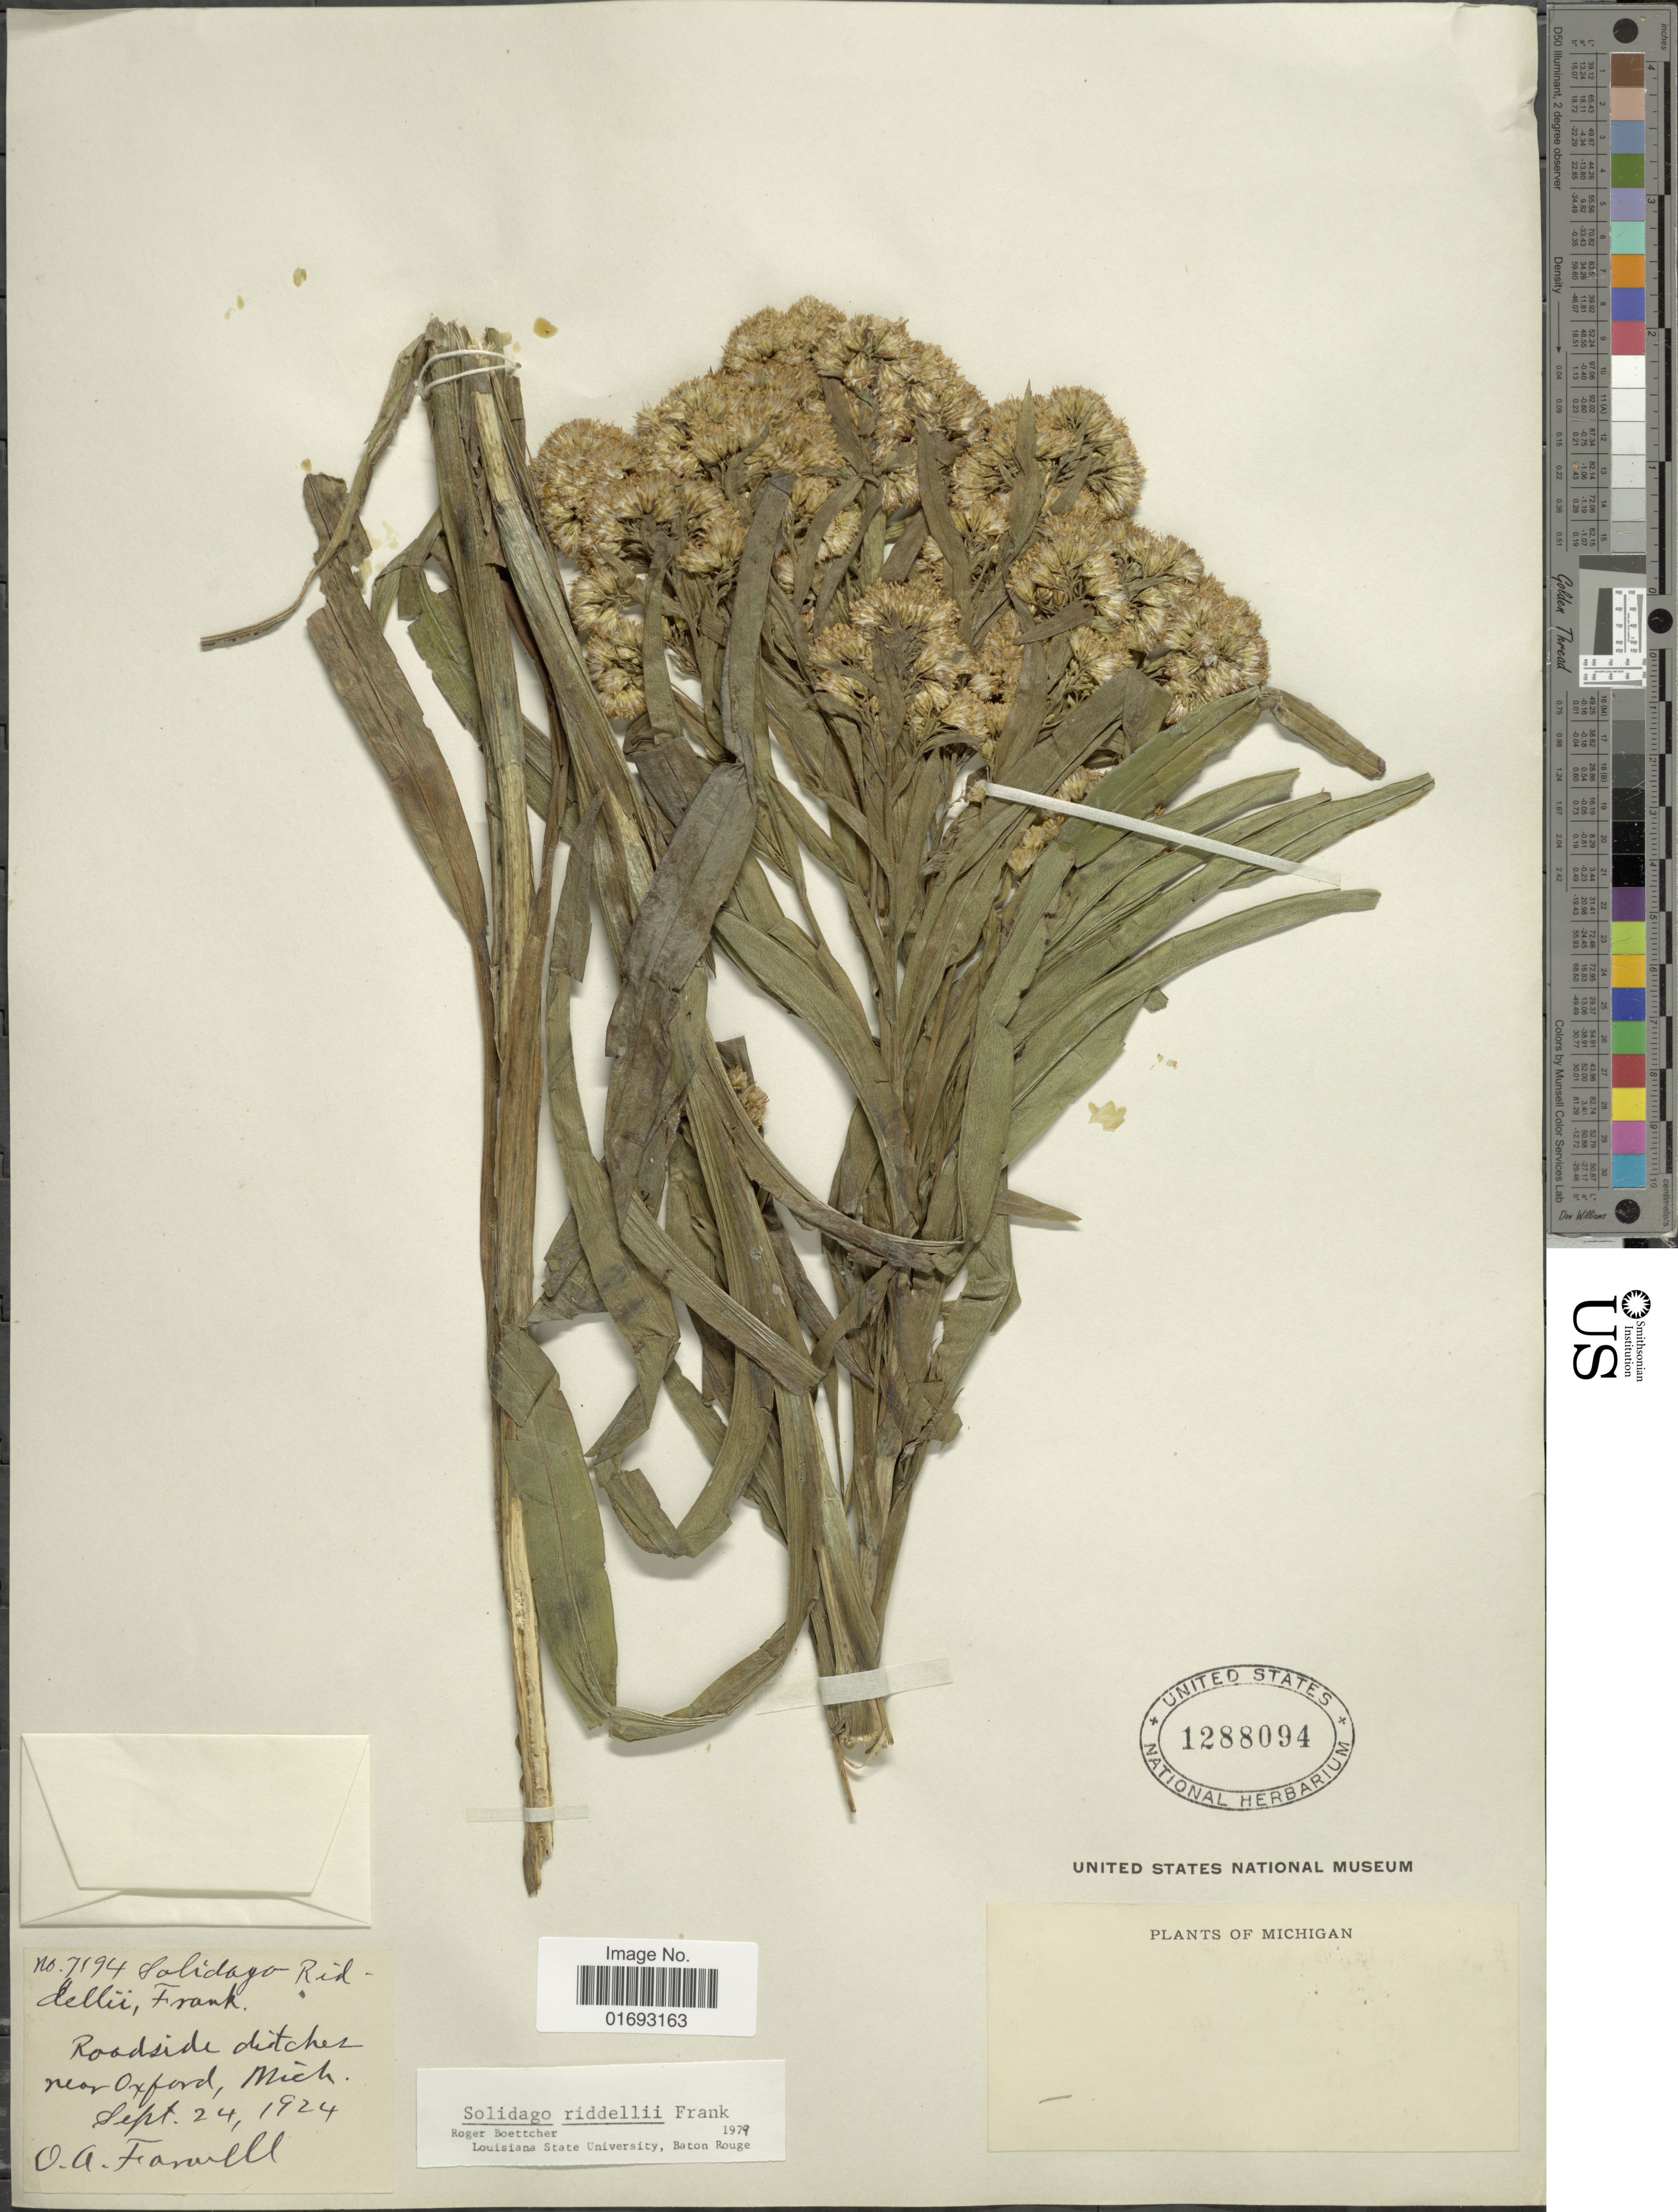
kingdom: Plantae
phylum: Tracheophyta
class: Magnoliopsida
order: Asterales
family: Asteraceae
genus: Oligoneuron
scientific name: Oligoneuron riddellii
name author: (Frank) Rydb.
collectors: O. Farwell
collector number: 7194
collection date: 1924-09-24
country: United States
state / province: Michigan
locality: Roadside ditches, near Oxford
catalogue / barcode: US 1288094